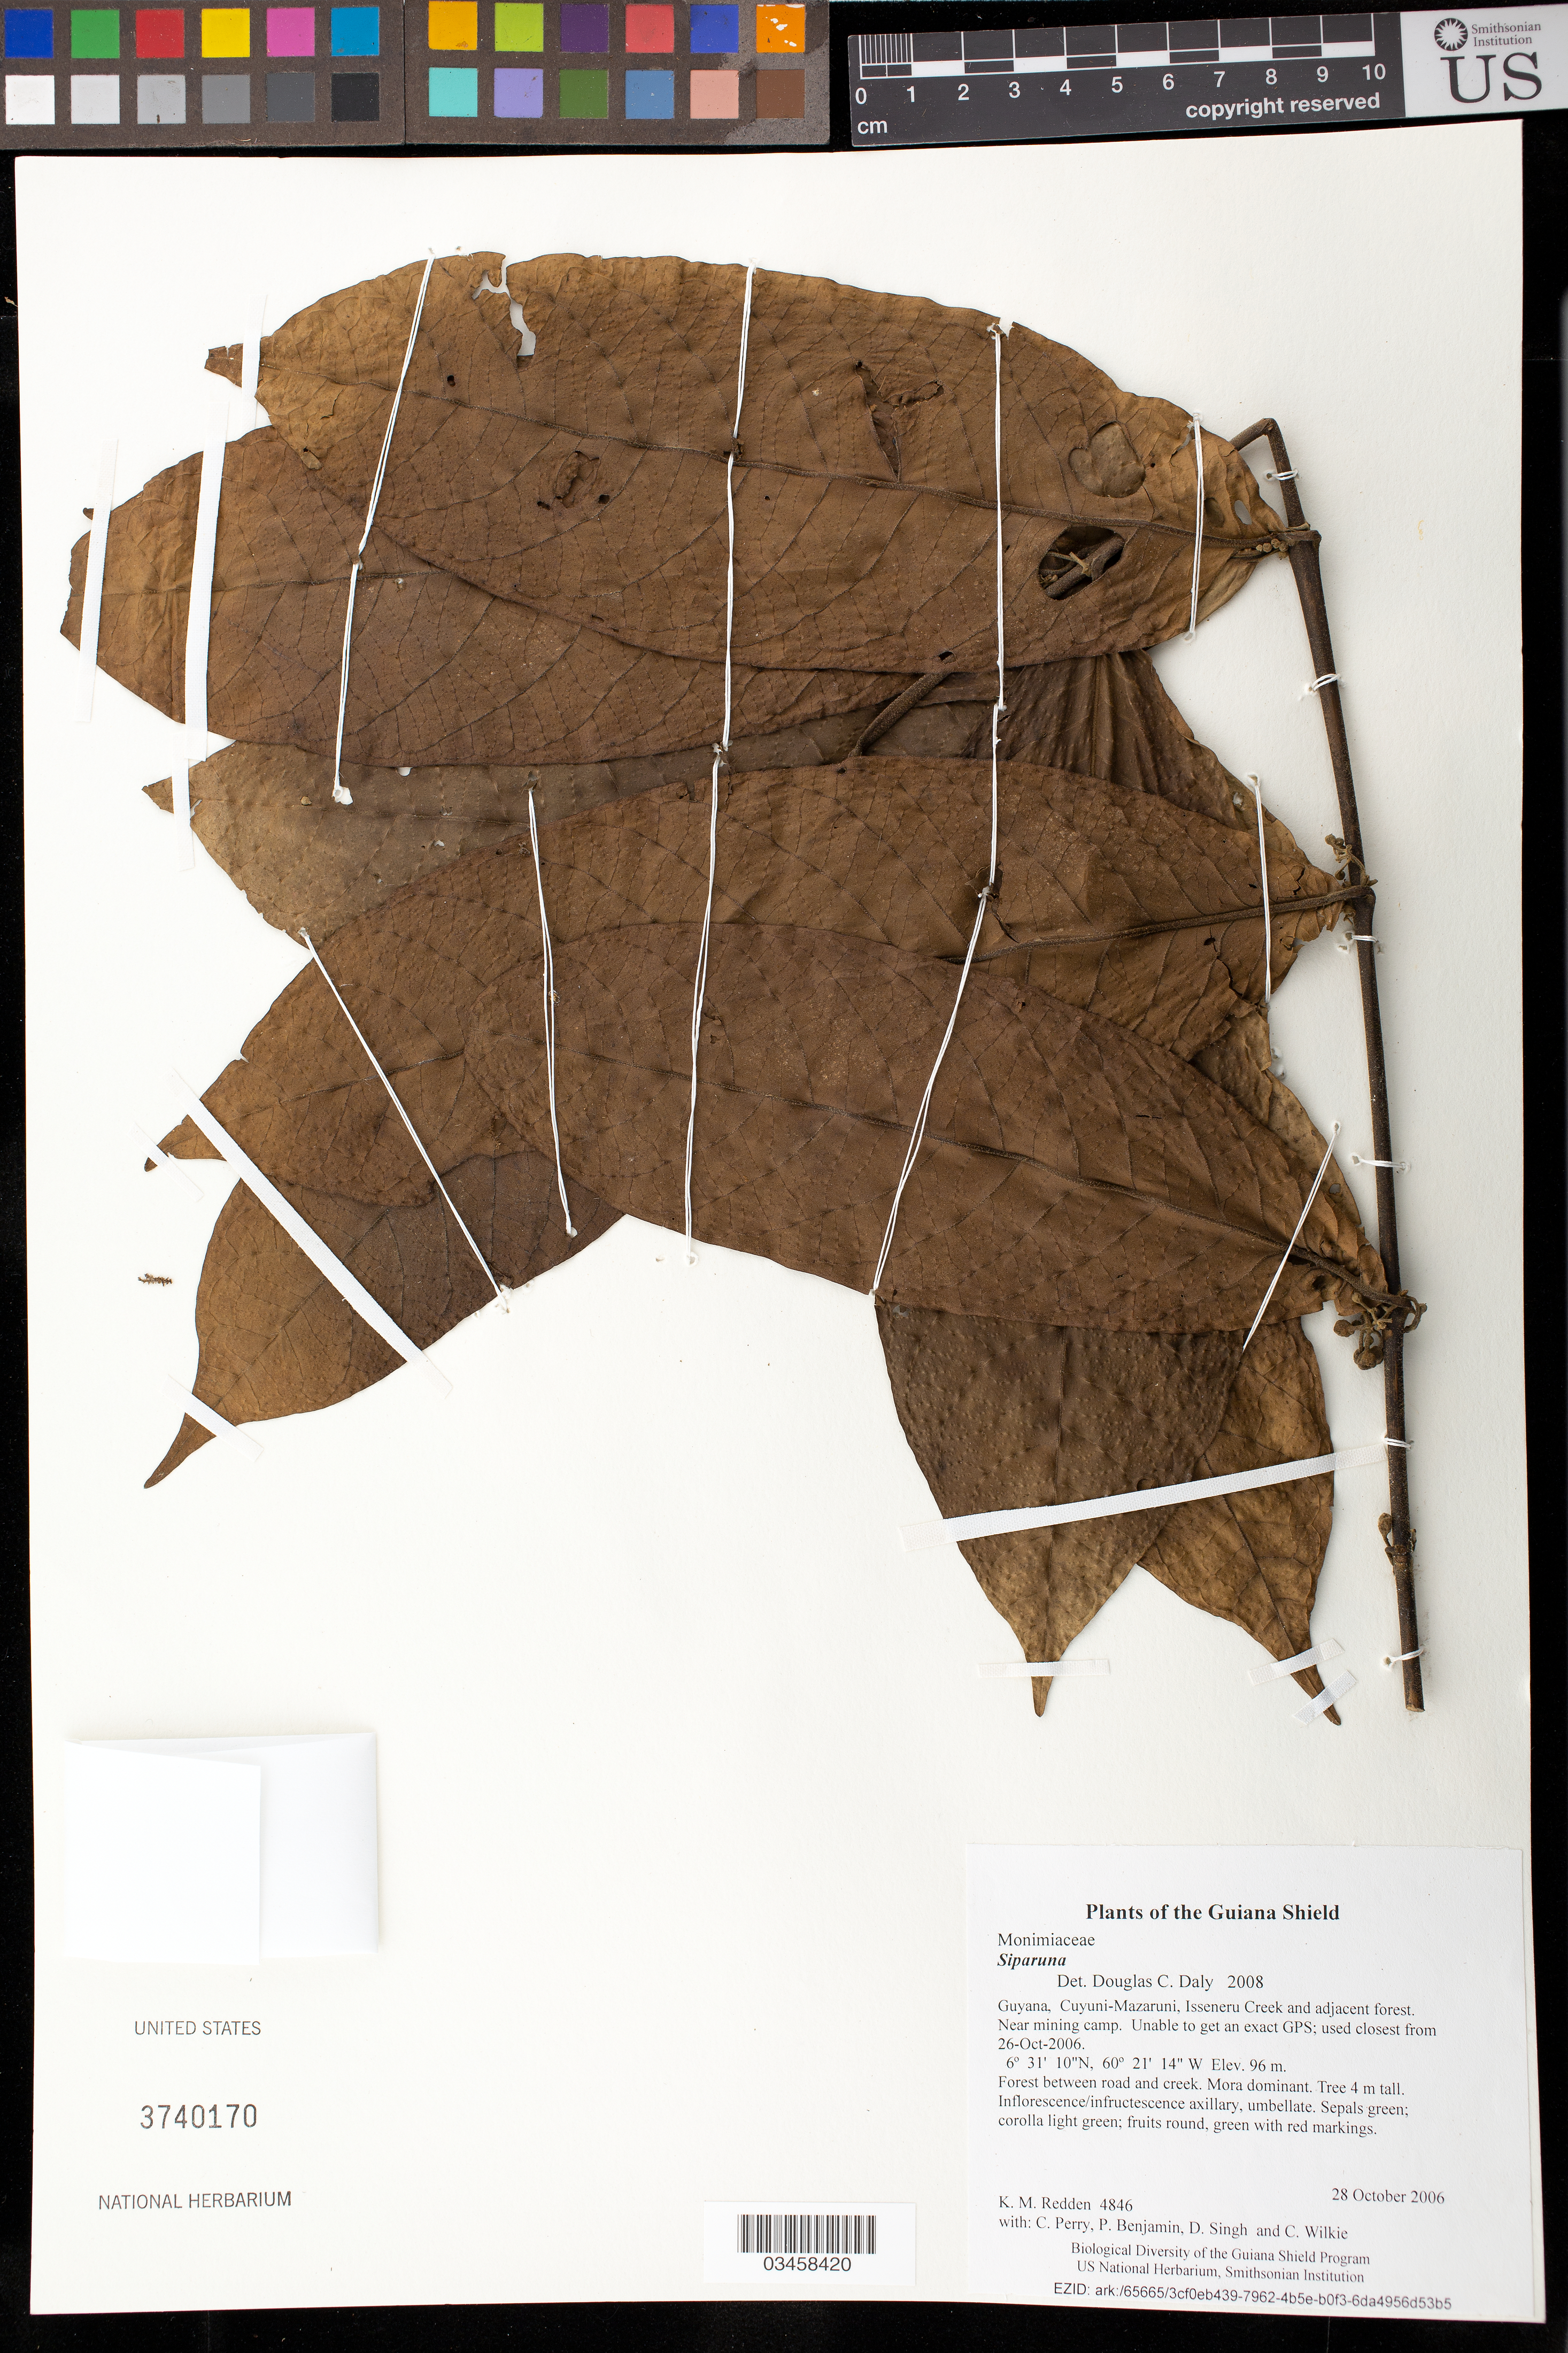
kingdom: Plantae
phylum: Tracheophyta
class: Magnoliopsida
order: Laurales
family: Siparunaceae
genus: Siparuna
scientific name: Siparuna sp.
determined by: Daly, D. C.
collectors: K. M. Redden, C. Perry, P. Benjamin, D. Singh & C. Wilkie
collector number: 4846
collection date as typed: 28 October 2006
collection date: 2006-10-28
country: Guyana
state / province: Cuyuni-Mazaruni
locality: Isseneru Creek and adjacent forest. Near mining camp. Unable to get an exact GPS; used closest from 26-Oct-2006.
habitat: Forest between road and creek. Mora dominant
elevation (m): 96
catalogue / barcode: US 3740170